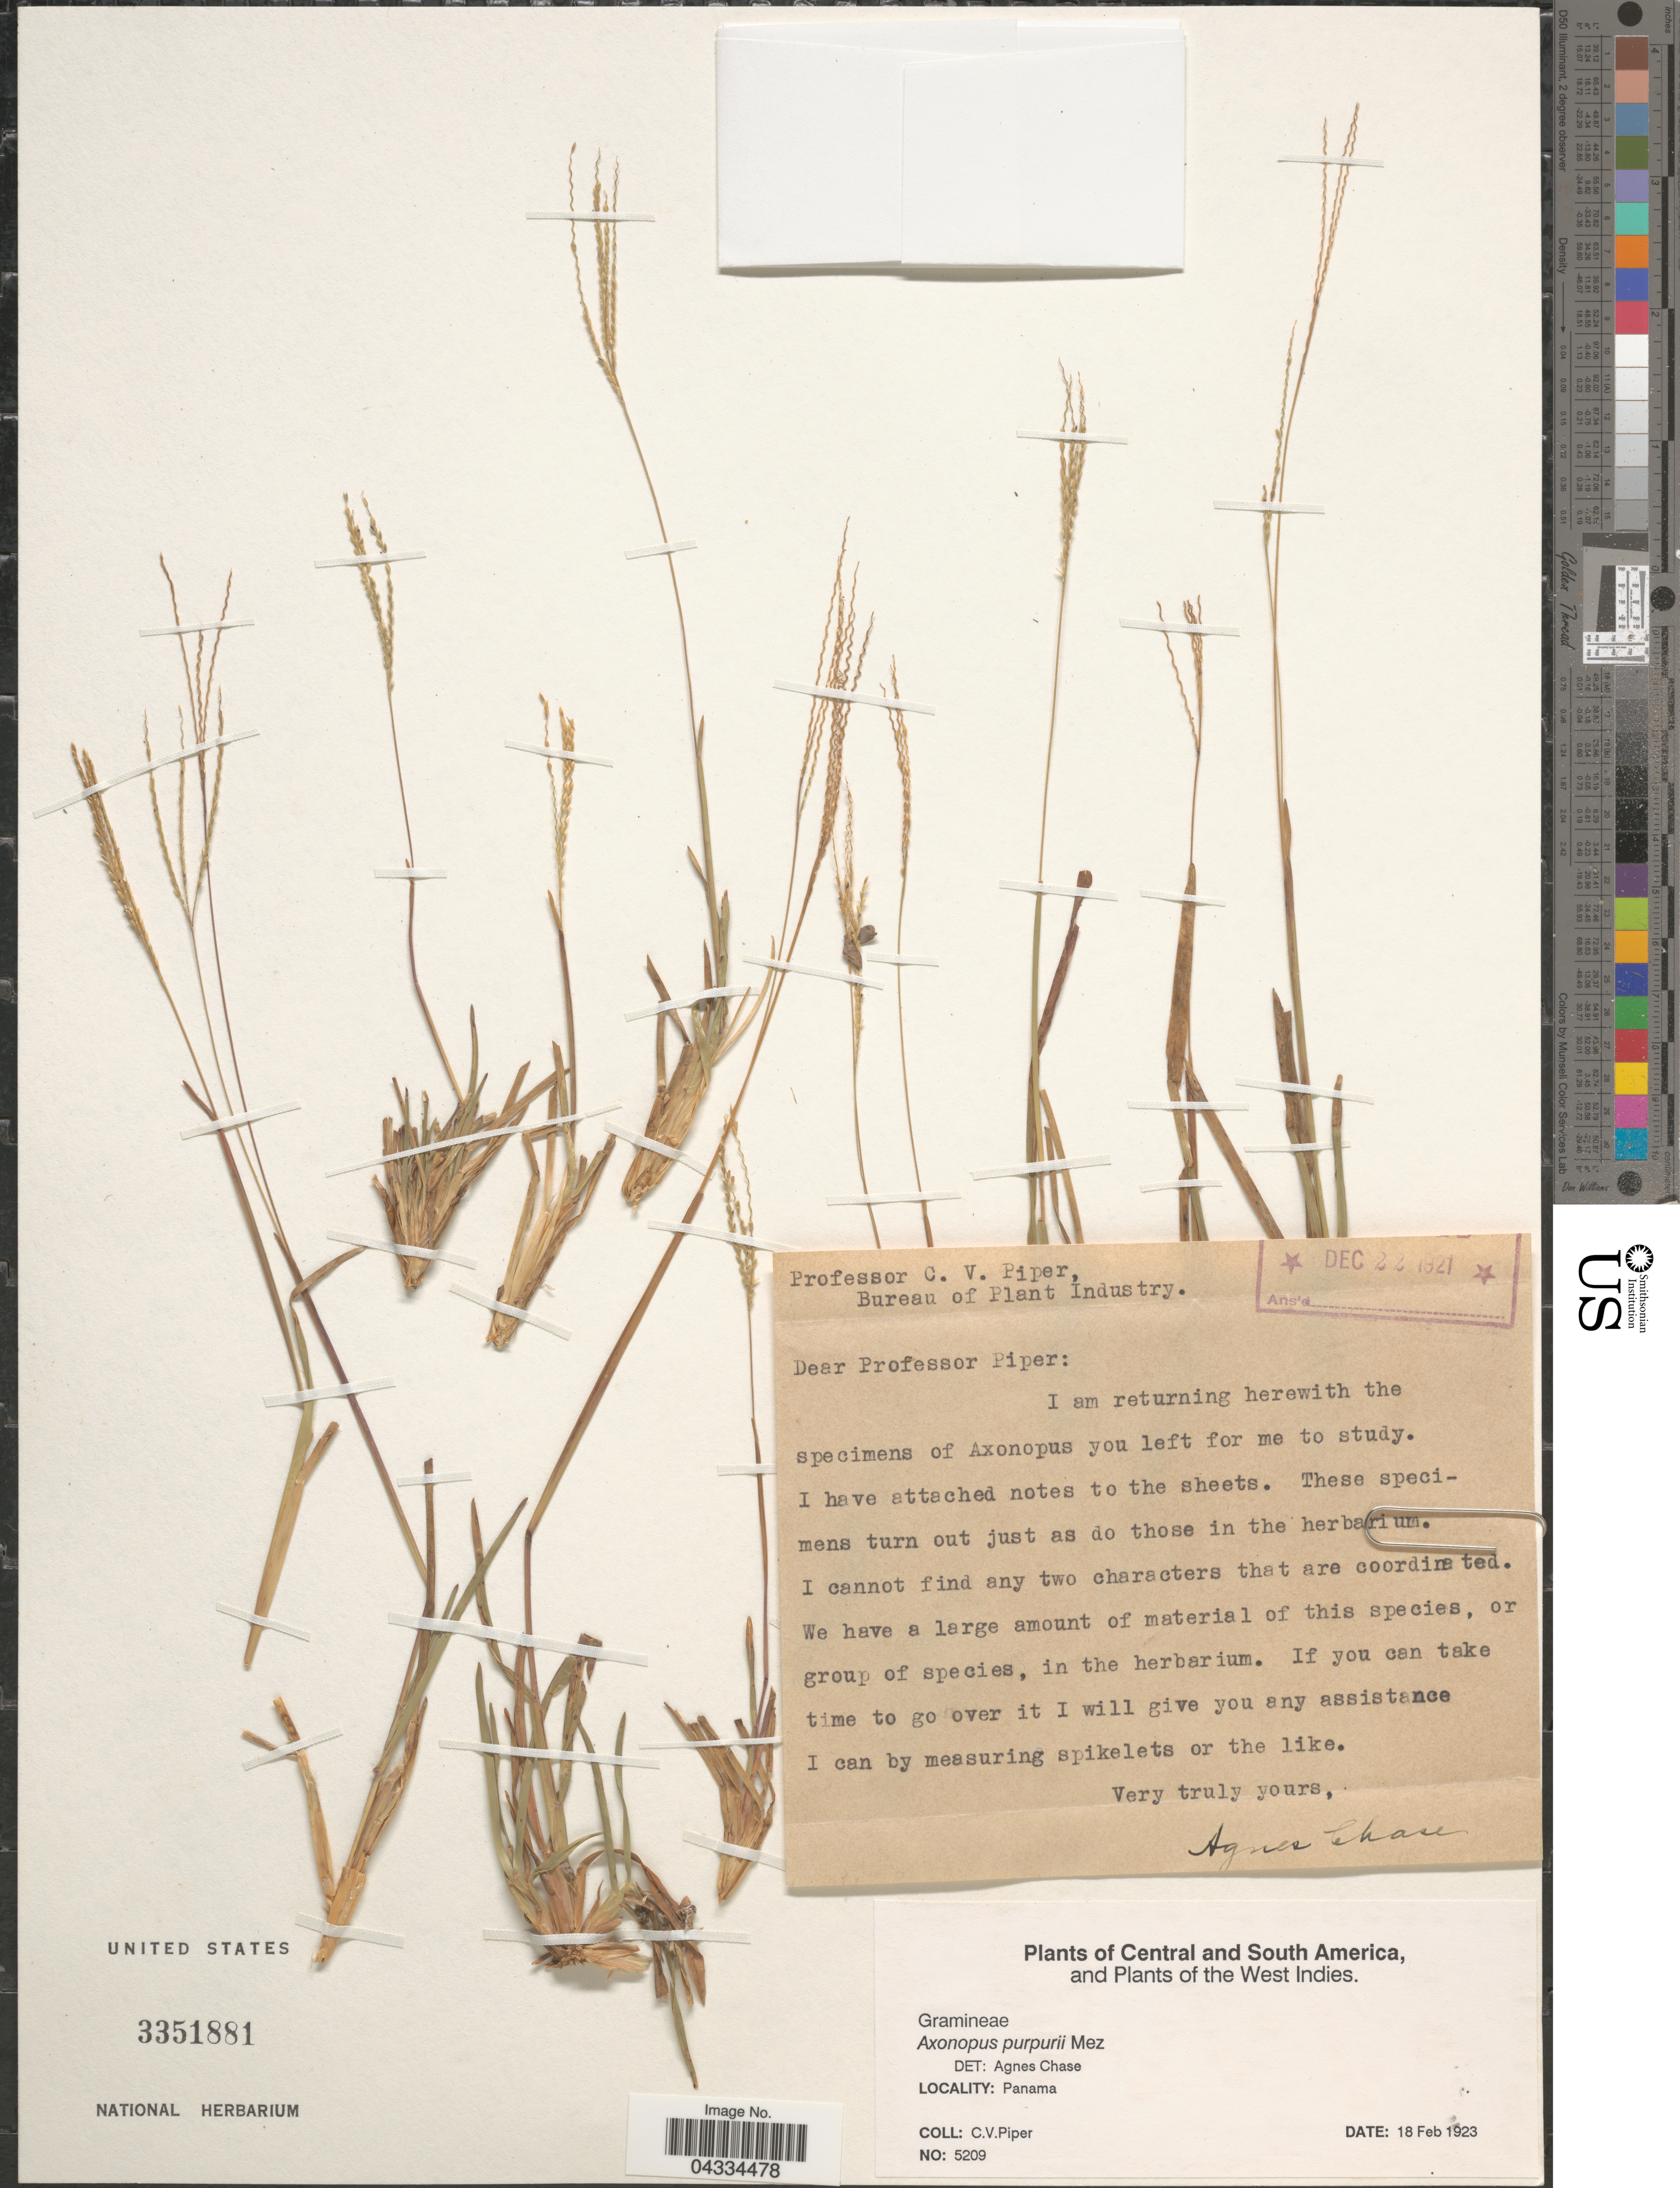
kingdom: Plantae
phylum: Tracheophyta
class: Liliopsida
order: Poales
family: Poaceae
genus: Axonopus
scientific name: Axonopus purpusii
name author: (Mez) Chase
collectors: C. V. Piper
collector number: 5209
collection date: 1923-02-18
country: Panama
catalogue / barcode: US 3351881